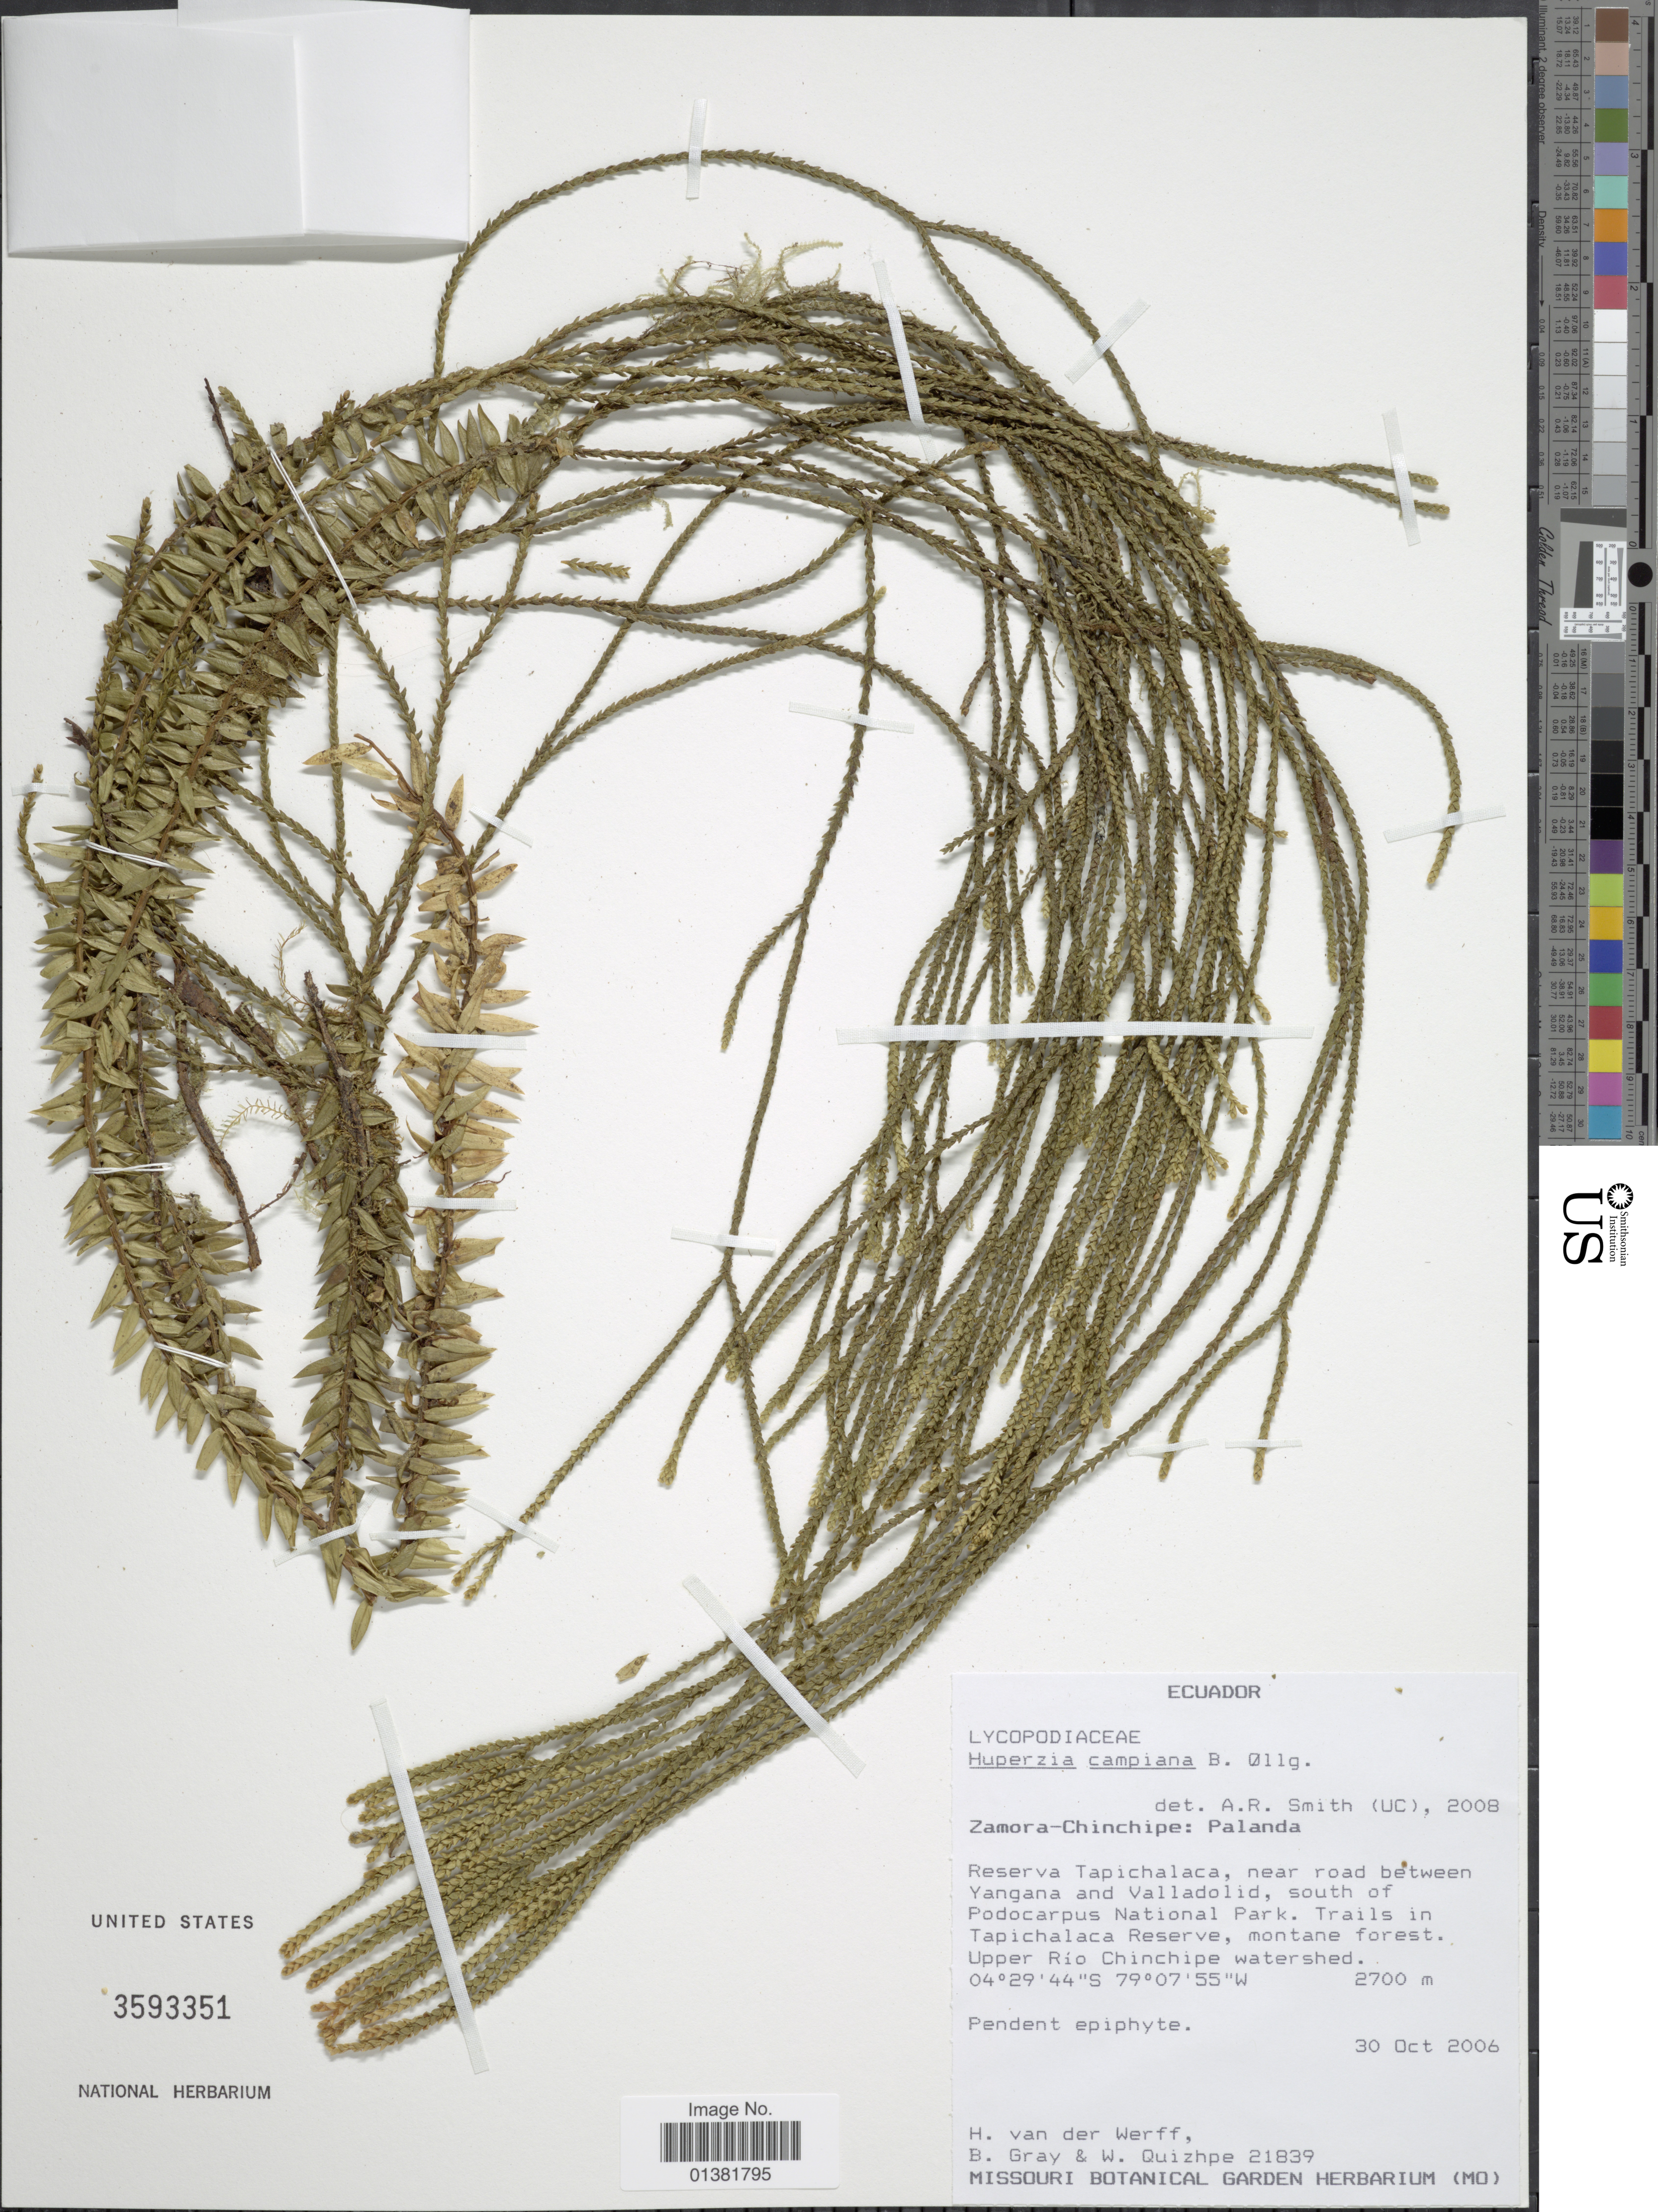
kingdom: Plantae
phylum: Tracheophyta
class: Lycopodiopsida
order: Lycopodiales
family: Lycopodiaceae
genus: Phlegmariurus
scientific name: Phlegmariurus campianus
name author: (B. Øllg.) B. Øllg.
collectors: H. van der Werff, B. Gray & W. Quizhpe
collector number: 21839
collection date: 2006-10-30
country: Ecuador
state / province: Zamora-Chinchipe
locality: Palanda, Reserva Tapichalaca, near road between Yangana and Valladolid, south of Podocarpus National Park. Trails in Tapichalaca Reserve, montane forest. Upper Rio Chinchipe watershed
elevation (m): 2700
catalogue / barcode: US 3593351